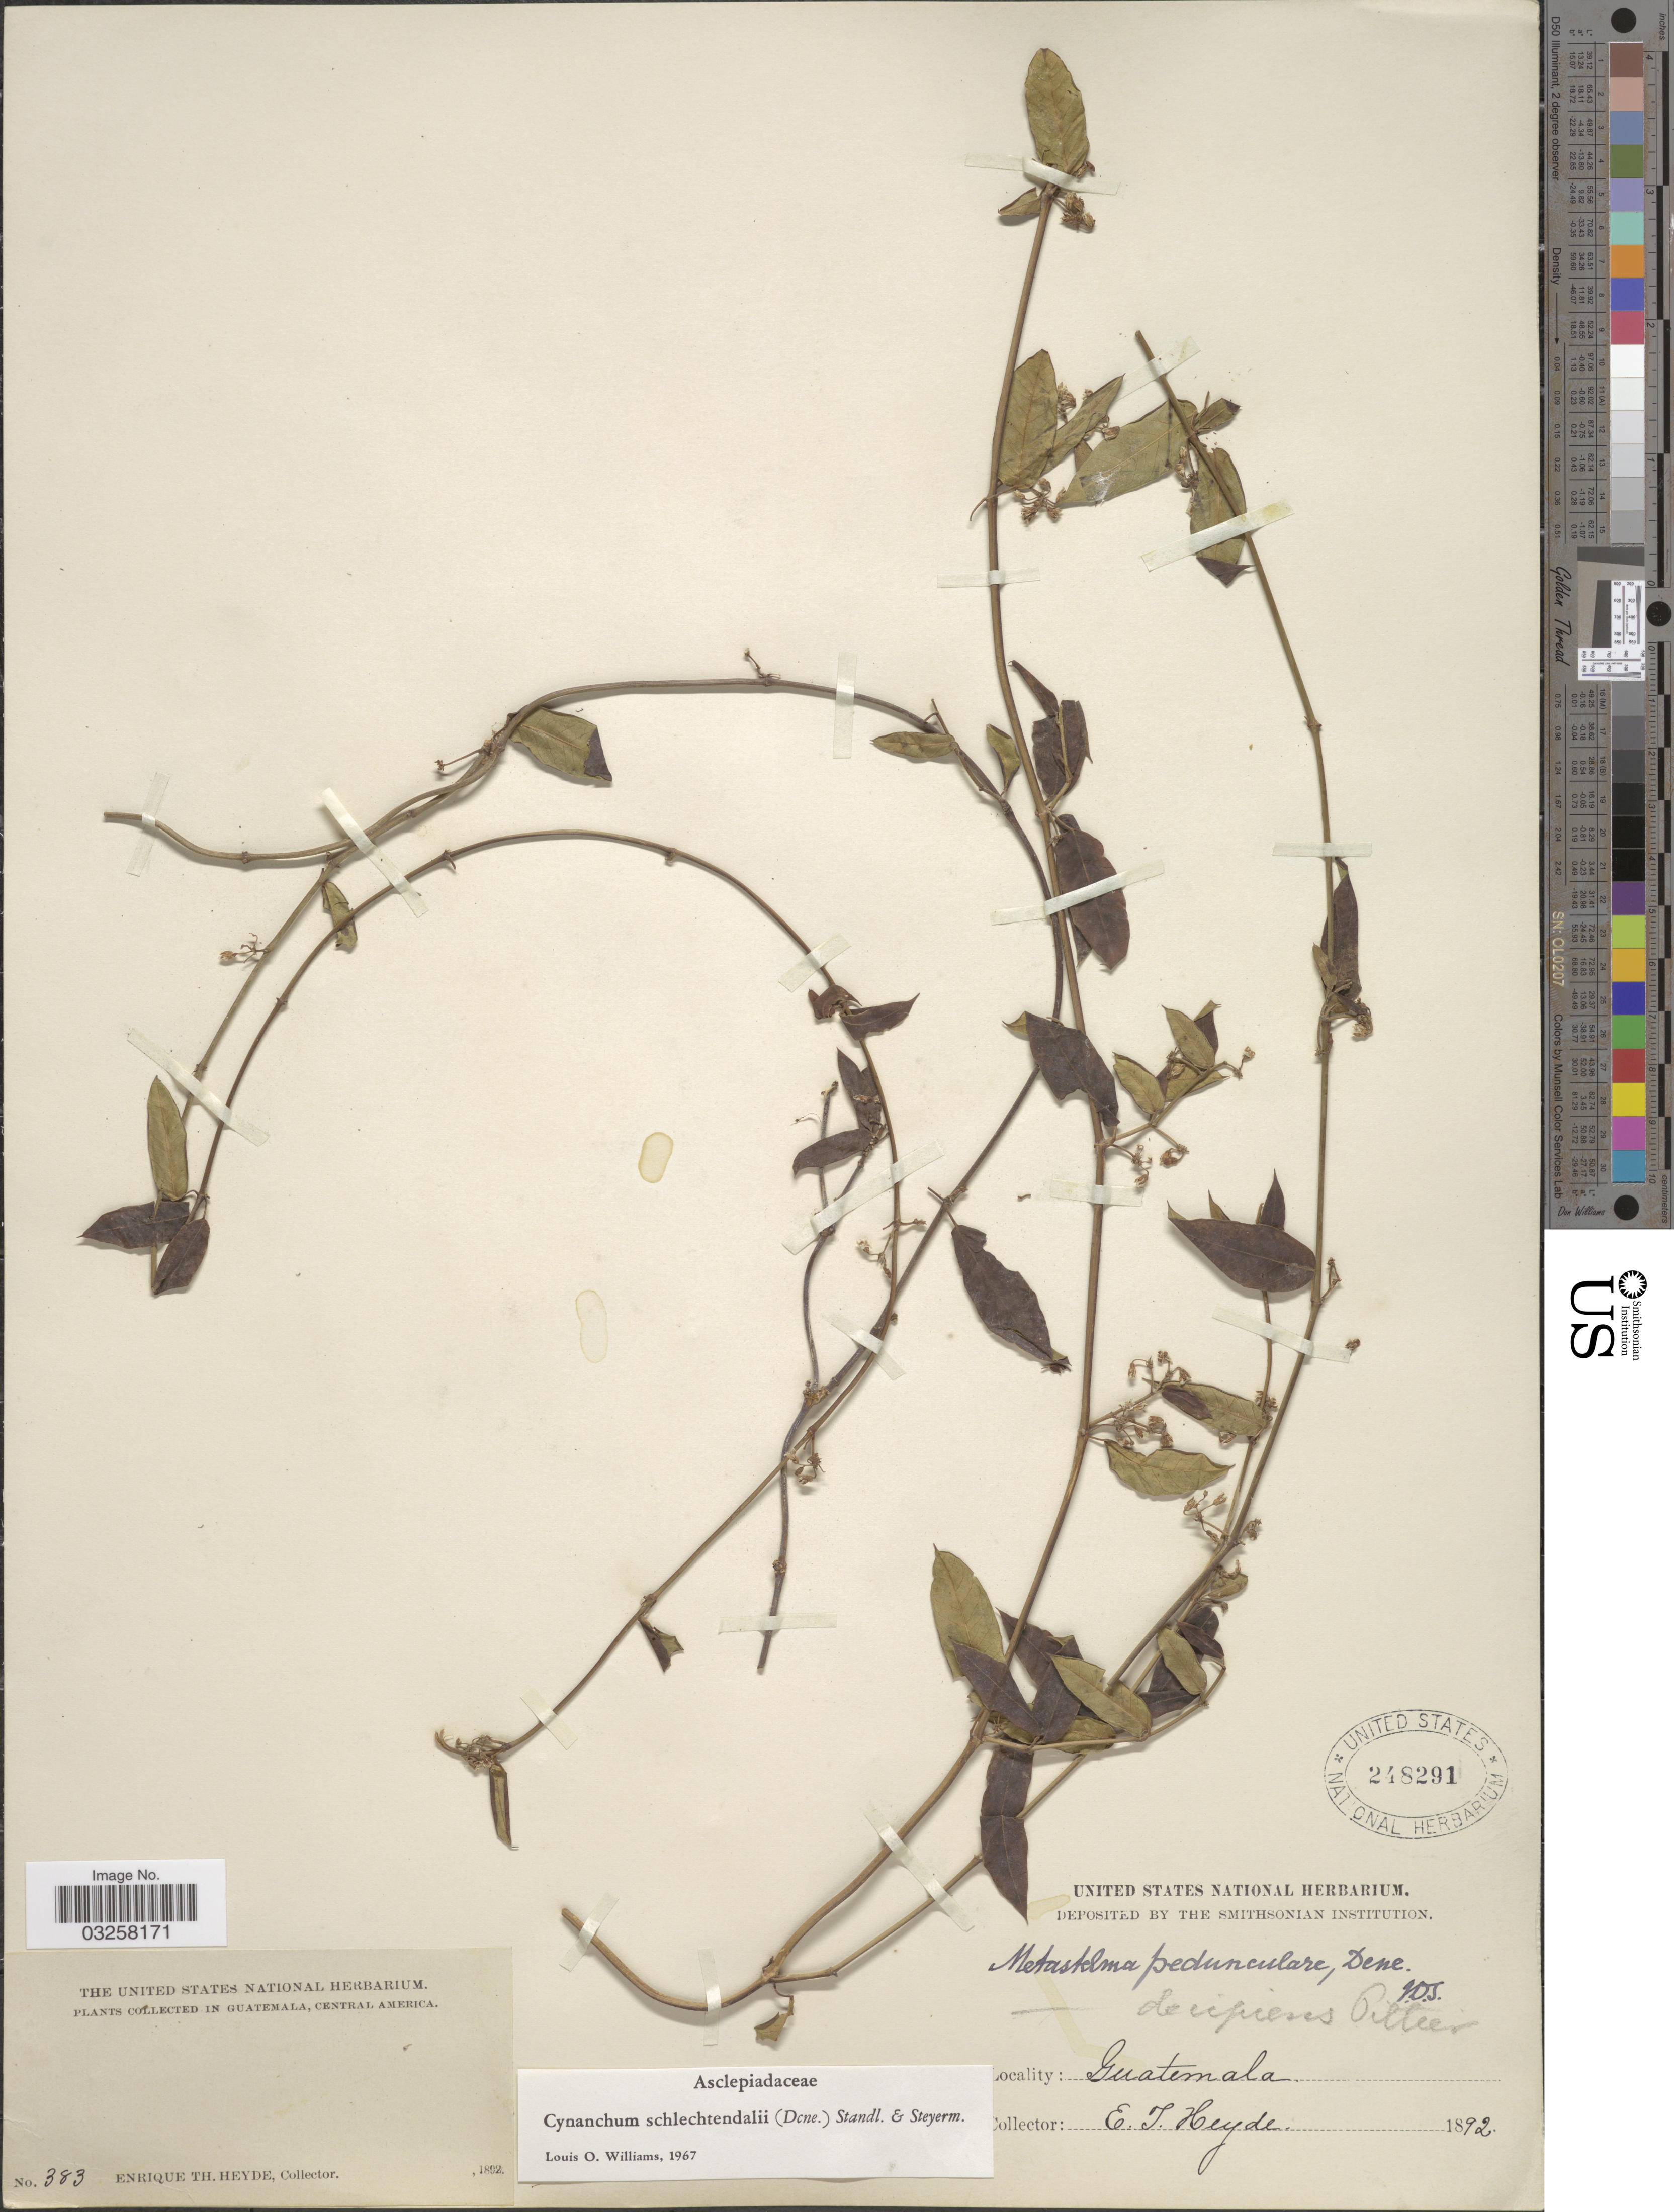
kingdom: Plantae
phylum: Tracheophyta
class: Magnoliopsida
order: Gentianales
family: Apocynaceae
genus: Metastelma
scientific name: Metastelma schlechtendalii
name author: Decne.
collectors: E. T. Heyde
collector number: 383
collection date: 1892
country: Guatemala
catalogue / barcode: US 248291